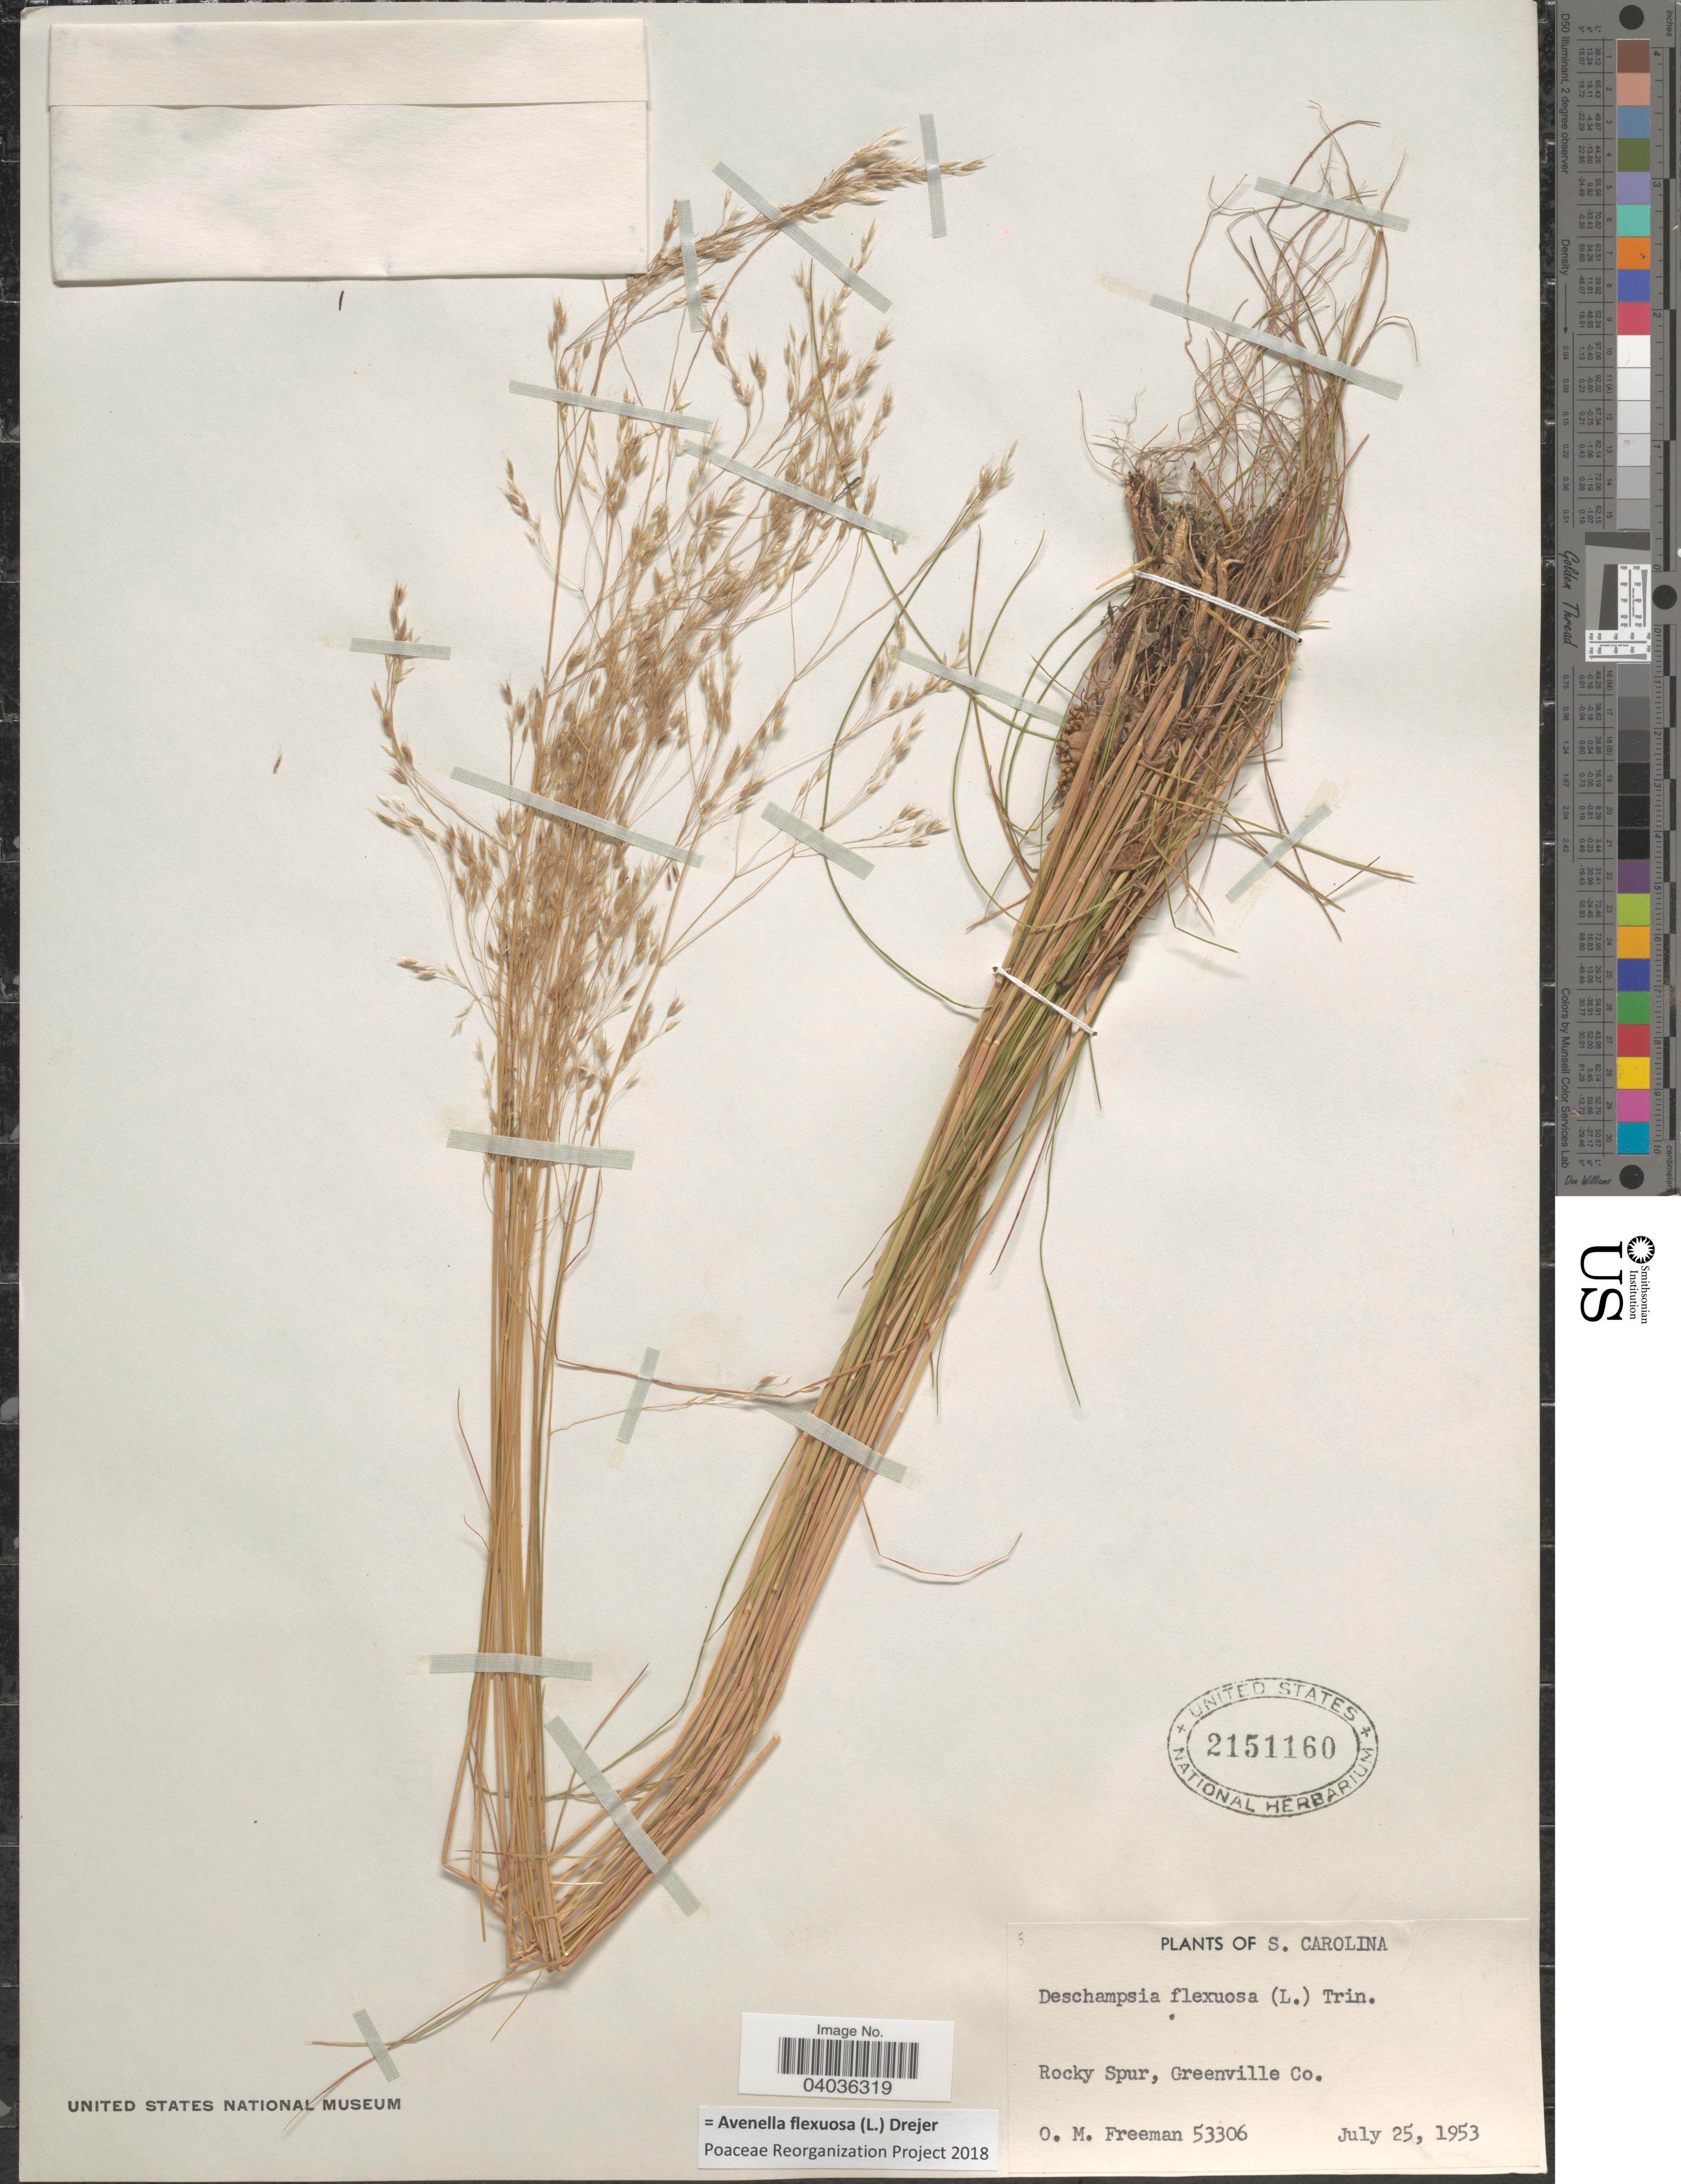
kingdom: Plantae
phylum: Tracheophyta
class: Liliopsida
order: Poales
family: Poaceae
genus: Avenella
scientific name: Avenella flexuosa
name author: (L.) Drejer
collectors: O. Freeman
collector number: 53306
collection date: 1953-07-25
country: United States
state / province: South Carolina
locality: Rocky Spur, Greenville Co.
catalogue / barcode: US 2151160